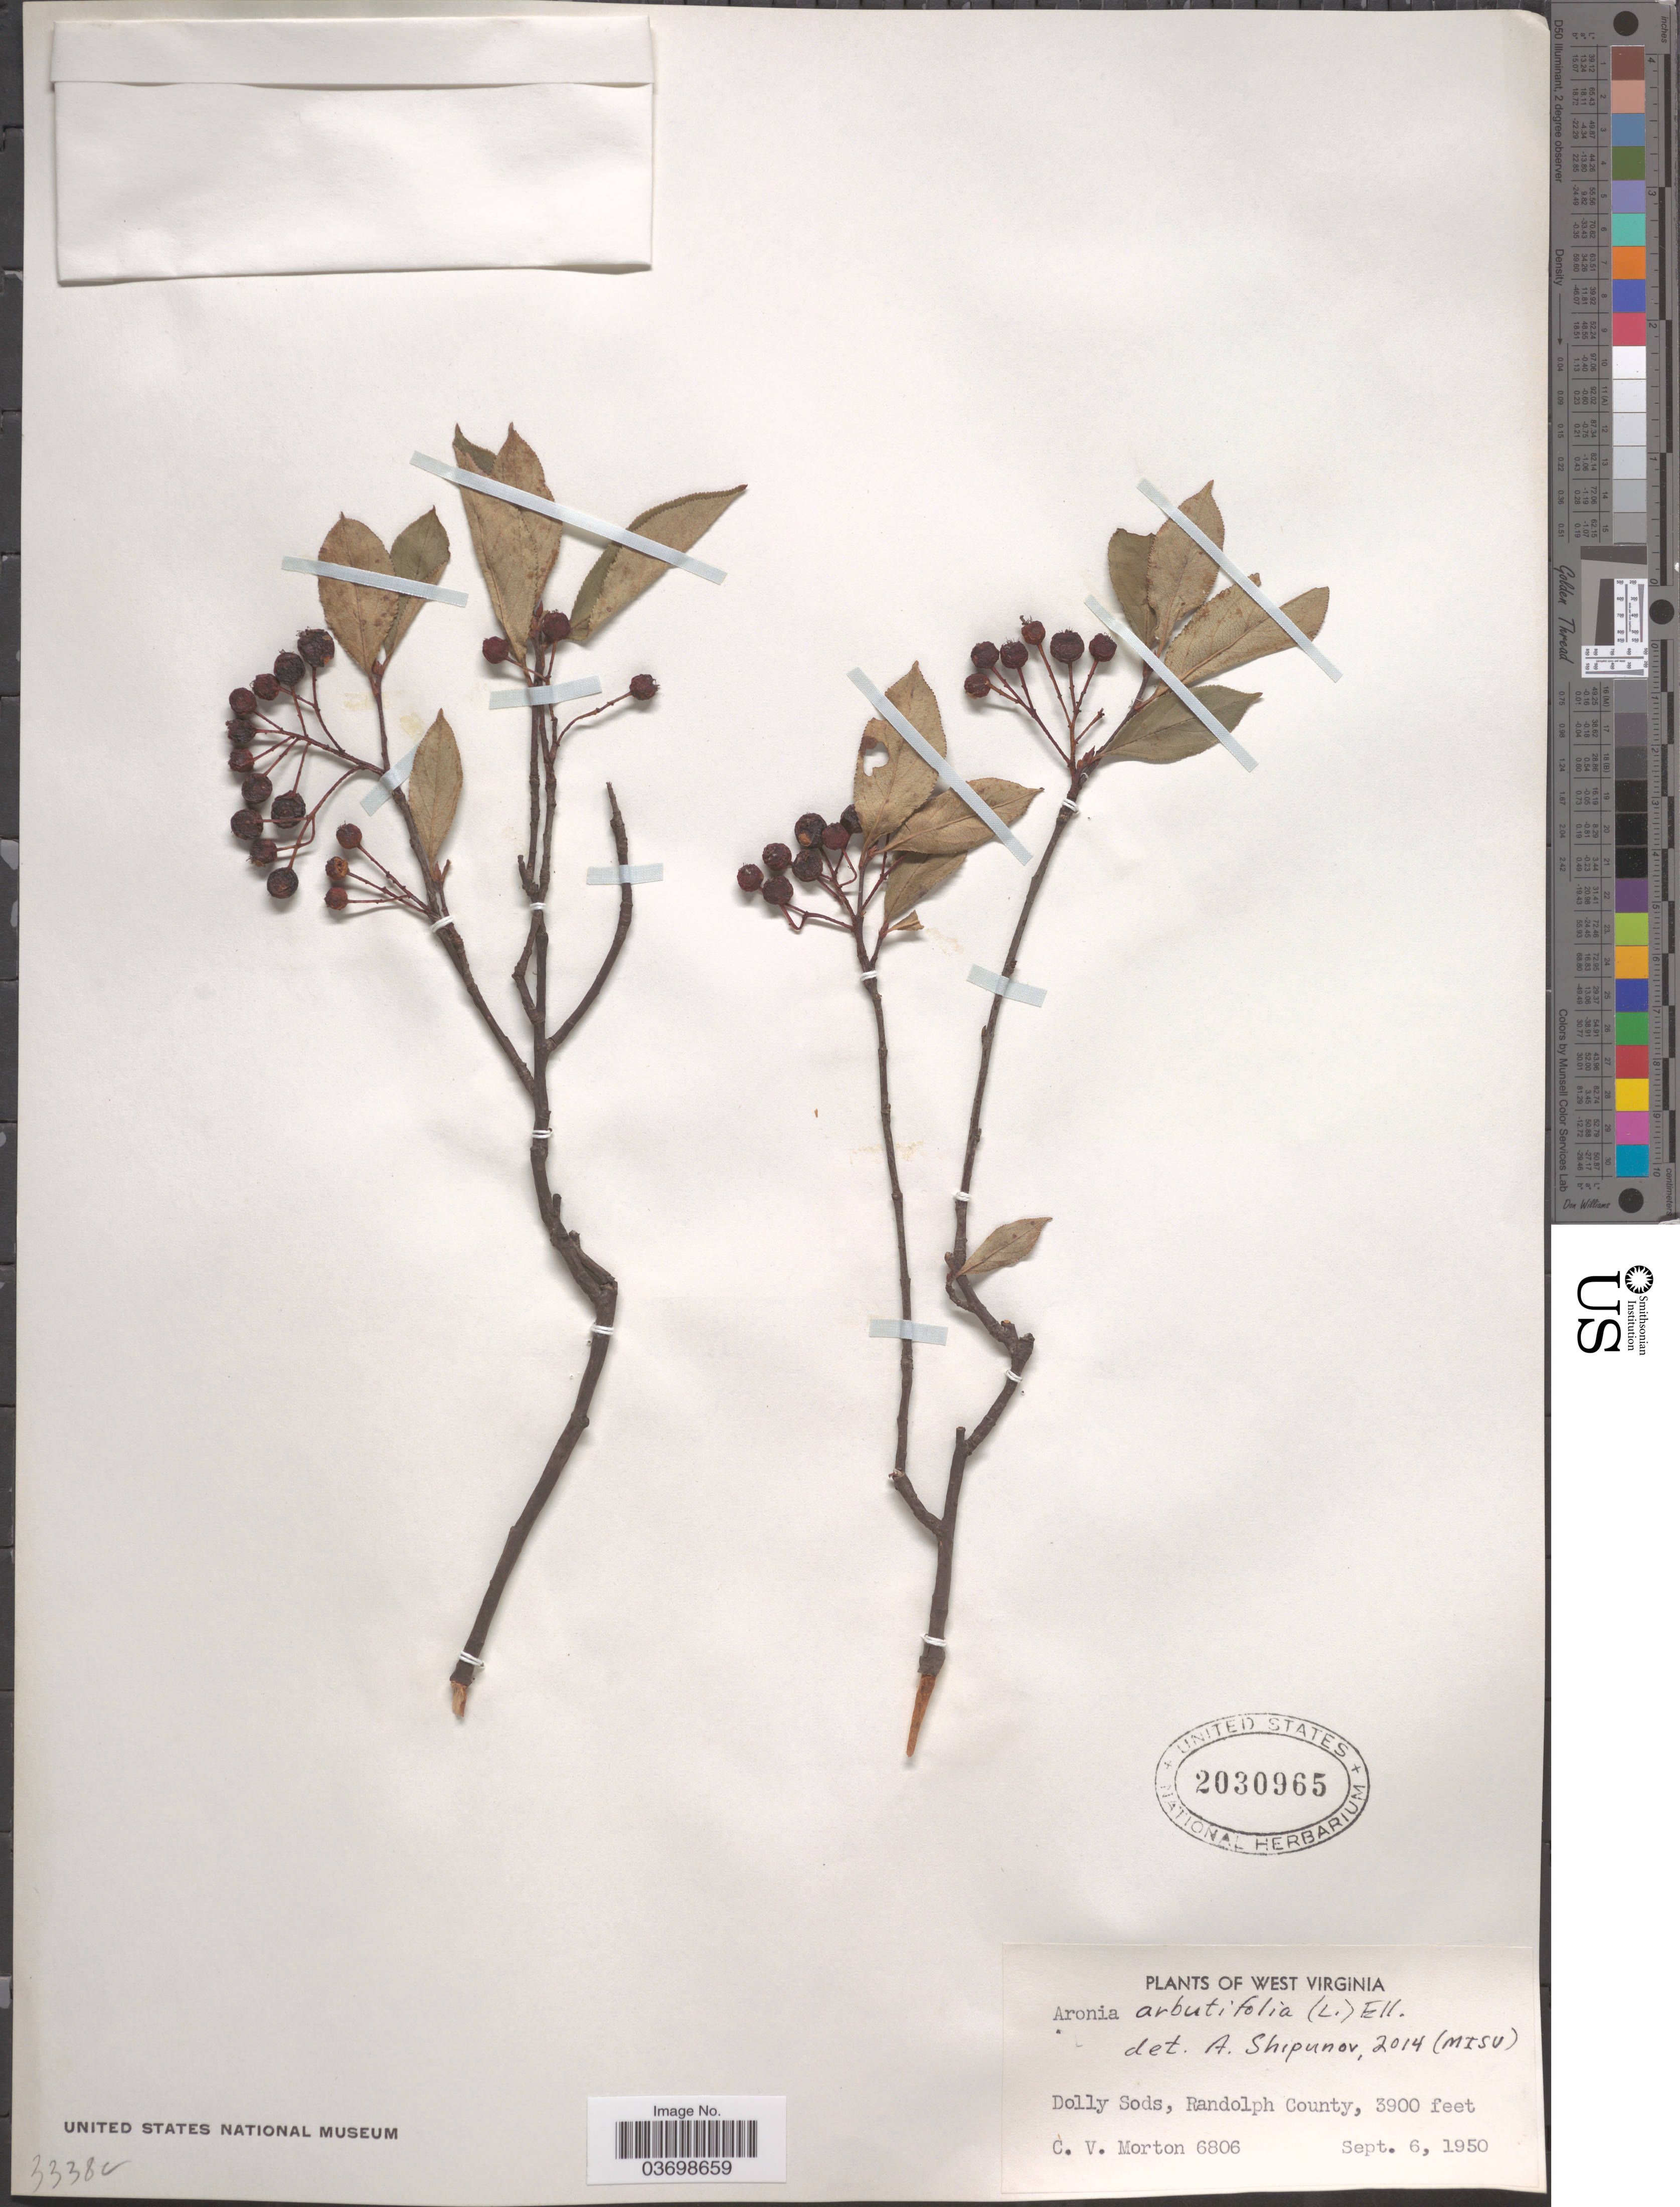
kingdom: Plantae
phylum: Tracheophyta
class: Magnoliopsida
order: Rosales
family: Rosaceae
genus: Aronia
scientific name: Aronia x prunifolia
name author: (Marshall) Rehder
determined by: Strong, M. T., (US), Smithsonian Institution - National Museum of Natural History (UNITED STATES)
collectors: C. V. Morton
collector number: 6806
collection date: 1950-09-06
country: United States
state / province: West Virginia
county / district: Randolph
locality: Dolly Sods, Randolph County.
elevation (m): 1189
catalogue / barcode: US 2030965